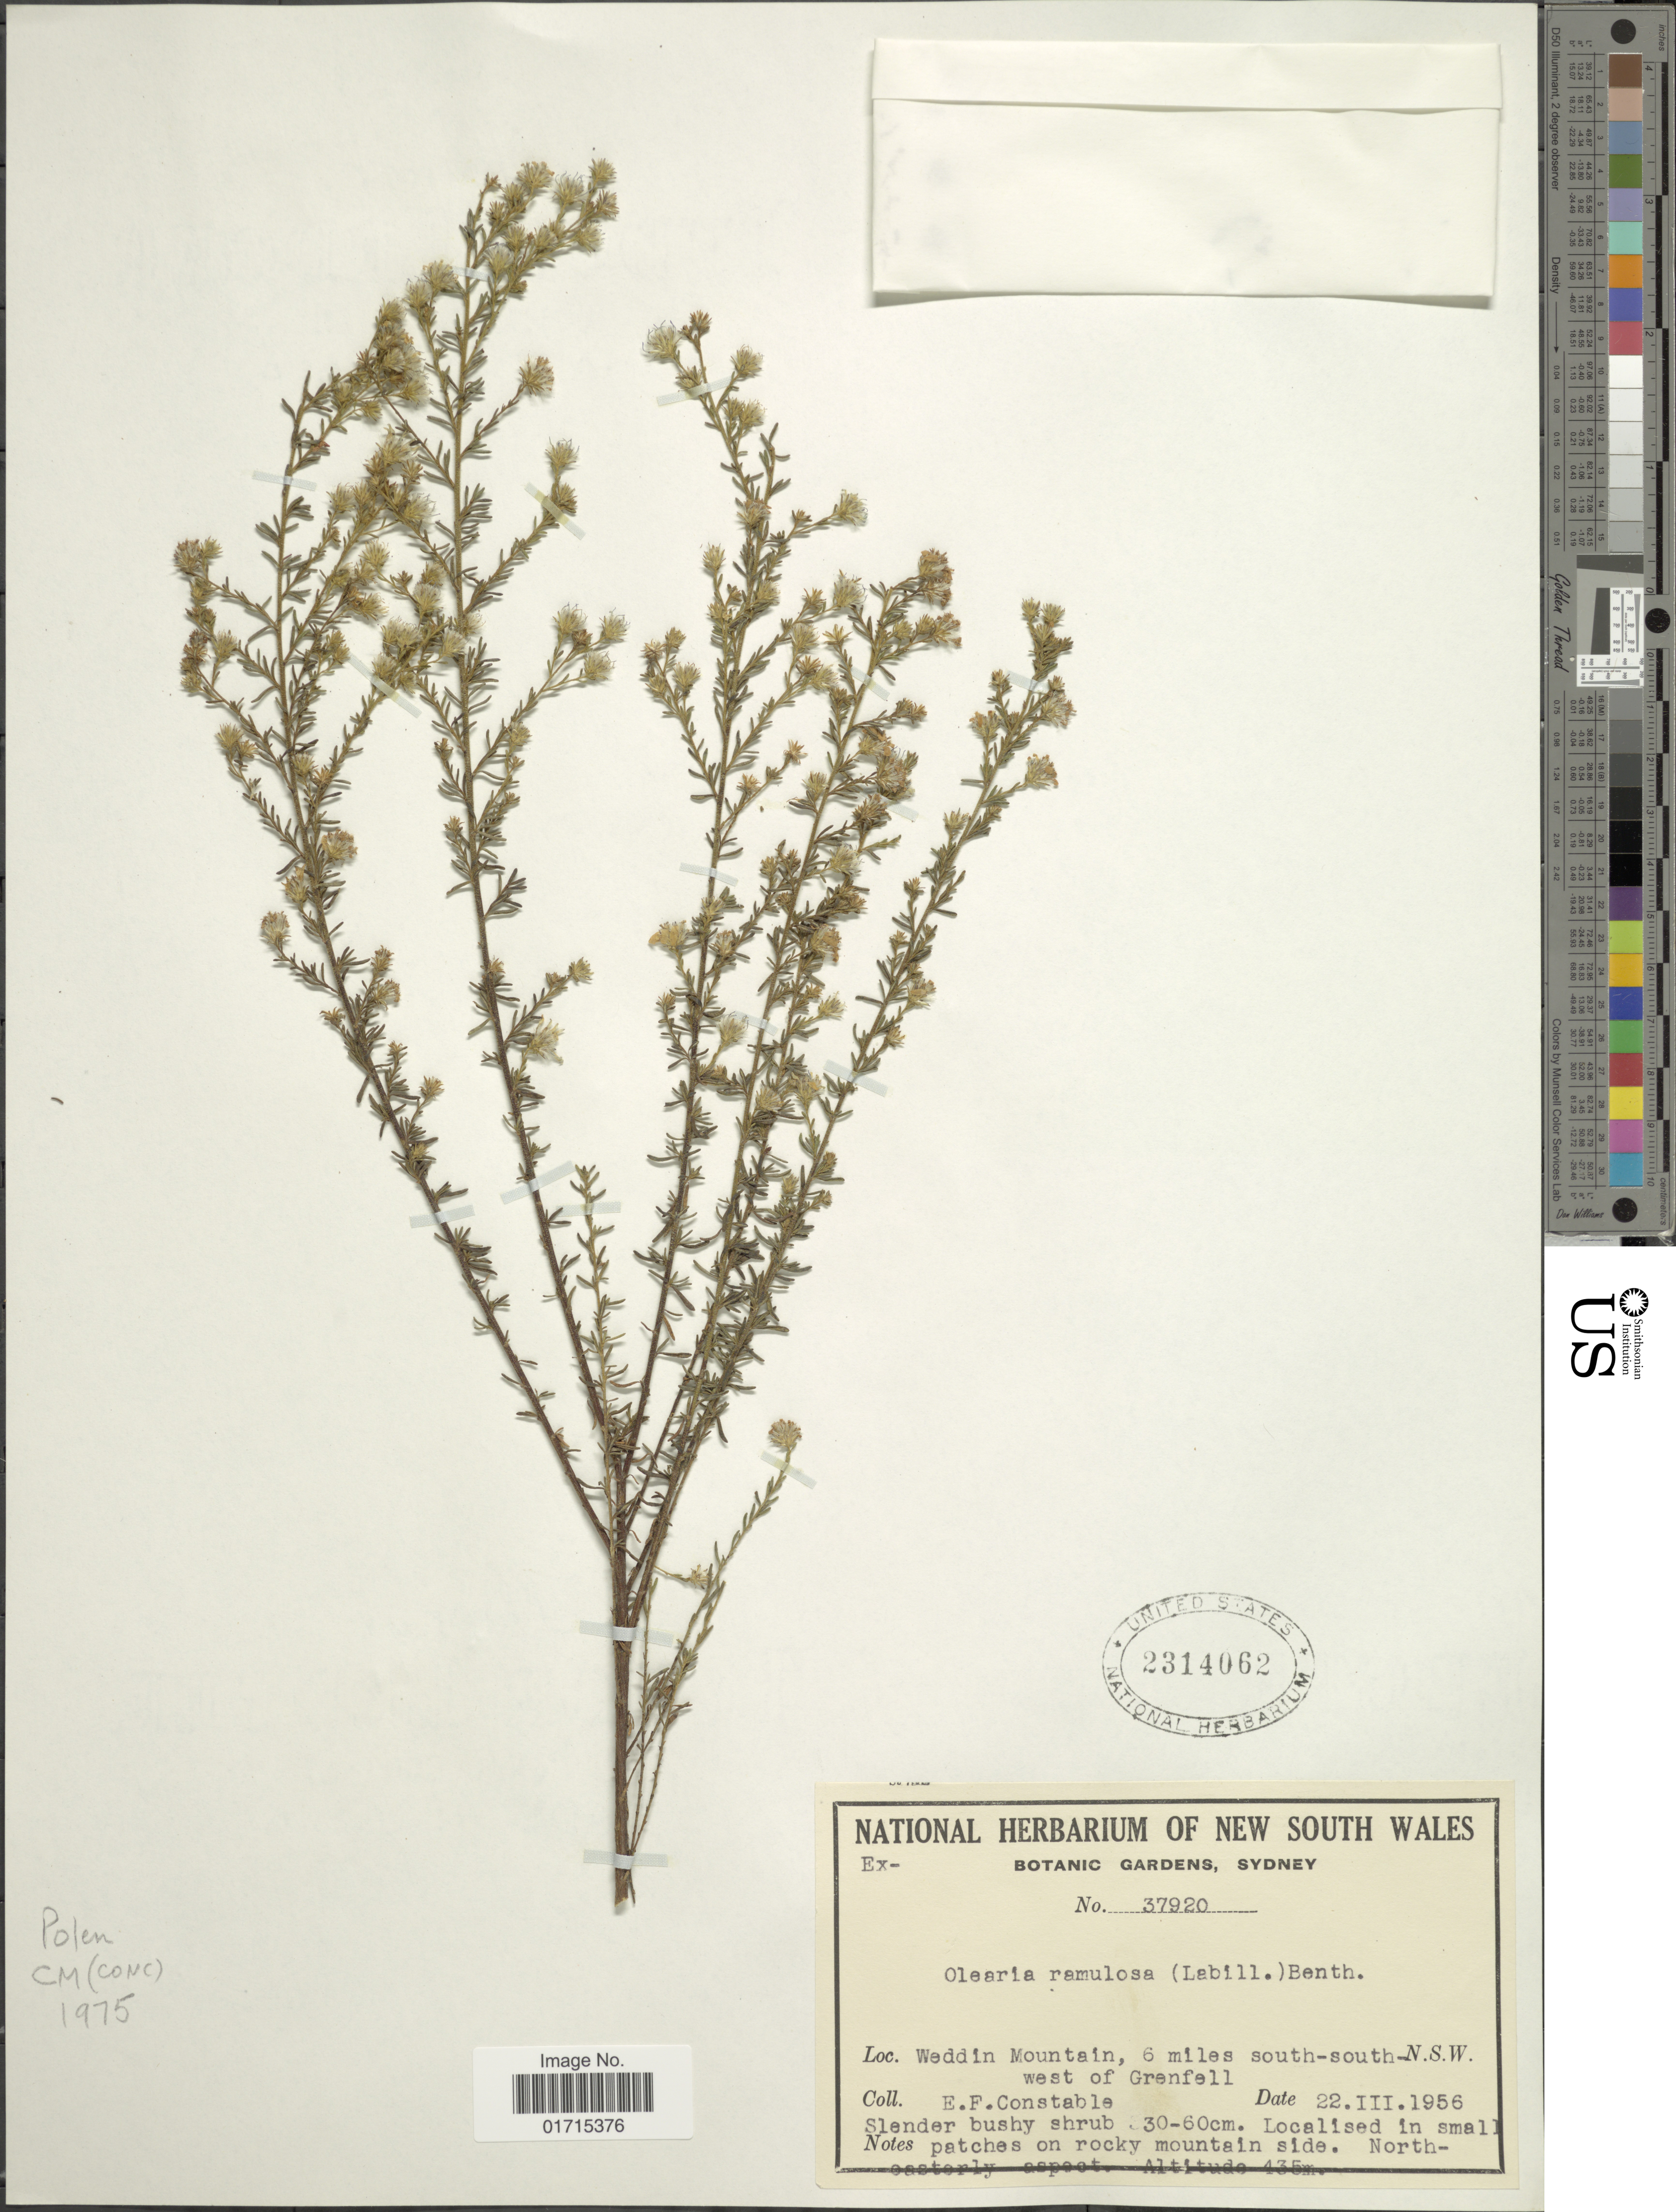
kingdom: Plantae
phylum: Tracheophyta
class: Magnoliopsida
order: Asterales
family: Asteraceae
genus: Olearia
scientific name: Olearia ramulosa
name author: (Labill.) Benth.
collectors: E. F. Constable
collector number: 37920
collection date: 1956-03-22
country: Australia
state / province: New South Wales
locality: Weddin Mountain, 6 miles south-south-west of Grenfell.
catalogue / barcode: US 2314062